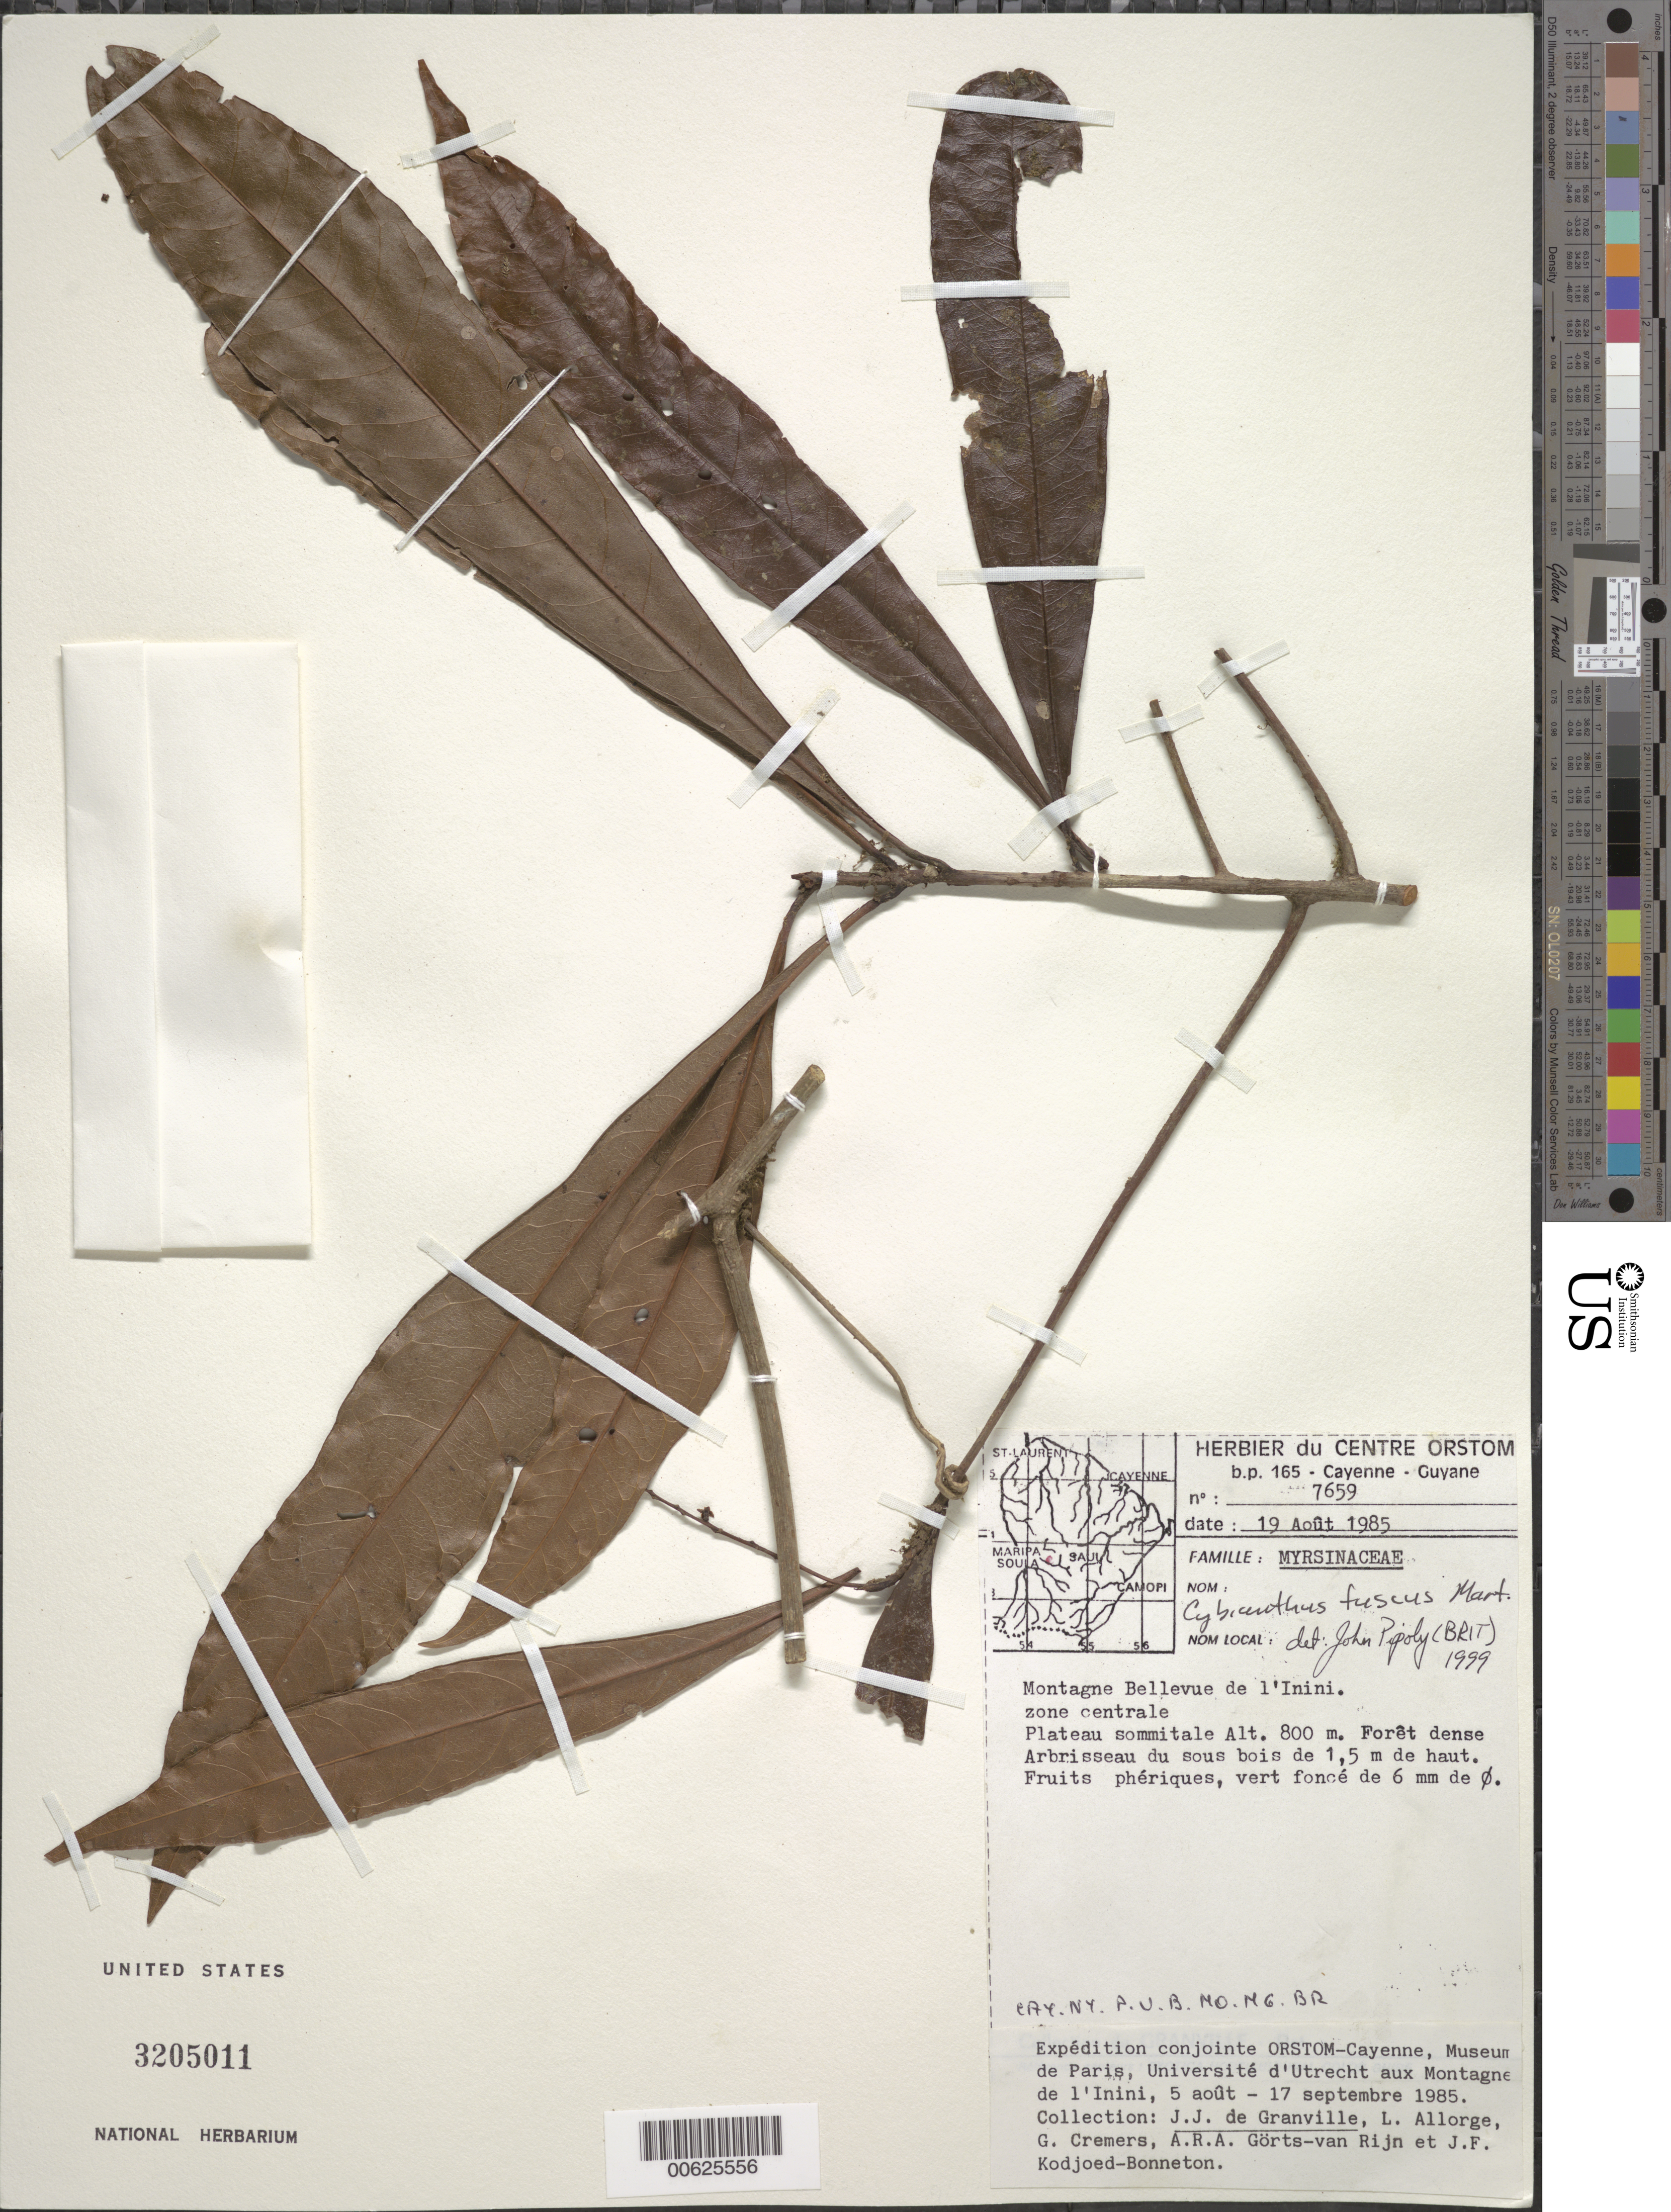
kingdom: Plantae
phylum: Tracheophyta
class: Magnoliopsida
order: Ericales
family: Primulaceae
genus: Cybianthus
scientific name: Cybianthus fuscus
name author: Mart.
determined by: Pipoly, J. J., III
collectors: J.-J. de Granville, L. Allorge, G. Cremers, A. .R. A. Görts-van Rijn & J. Kodjoed-Bonneton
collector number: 7659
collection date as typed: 19-Aug-85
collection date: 1985-08-19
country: French Guiana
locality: Montagnes Bellevue de l'Inini, zone centrale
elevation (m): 800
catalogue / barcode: US 3205011